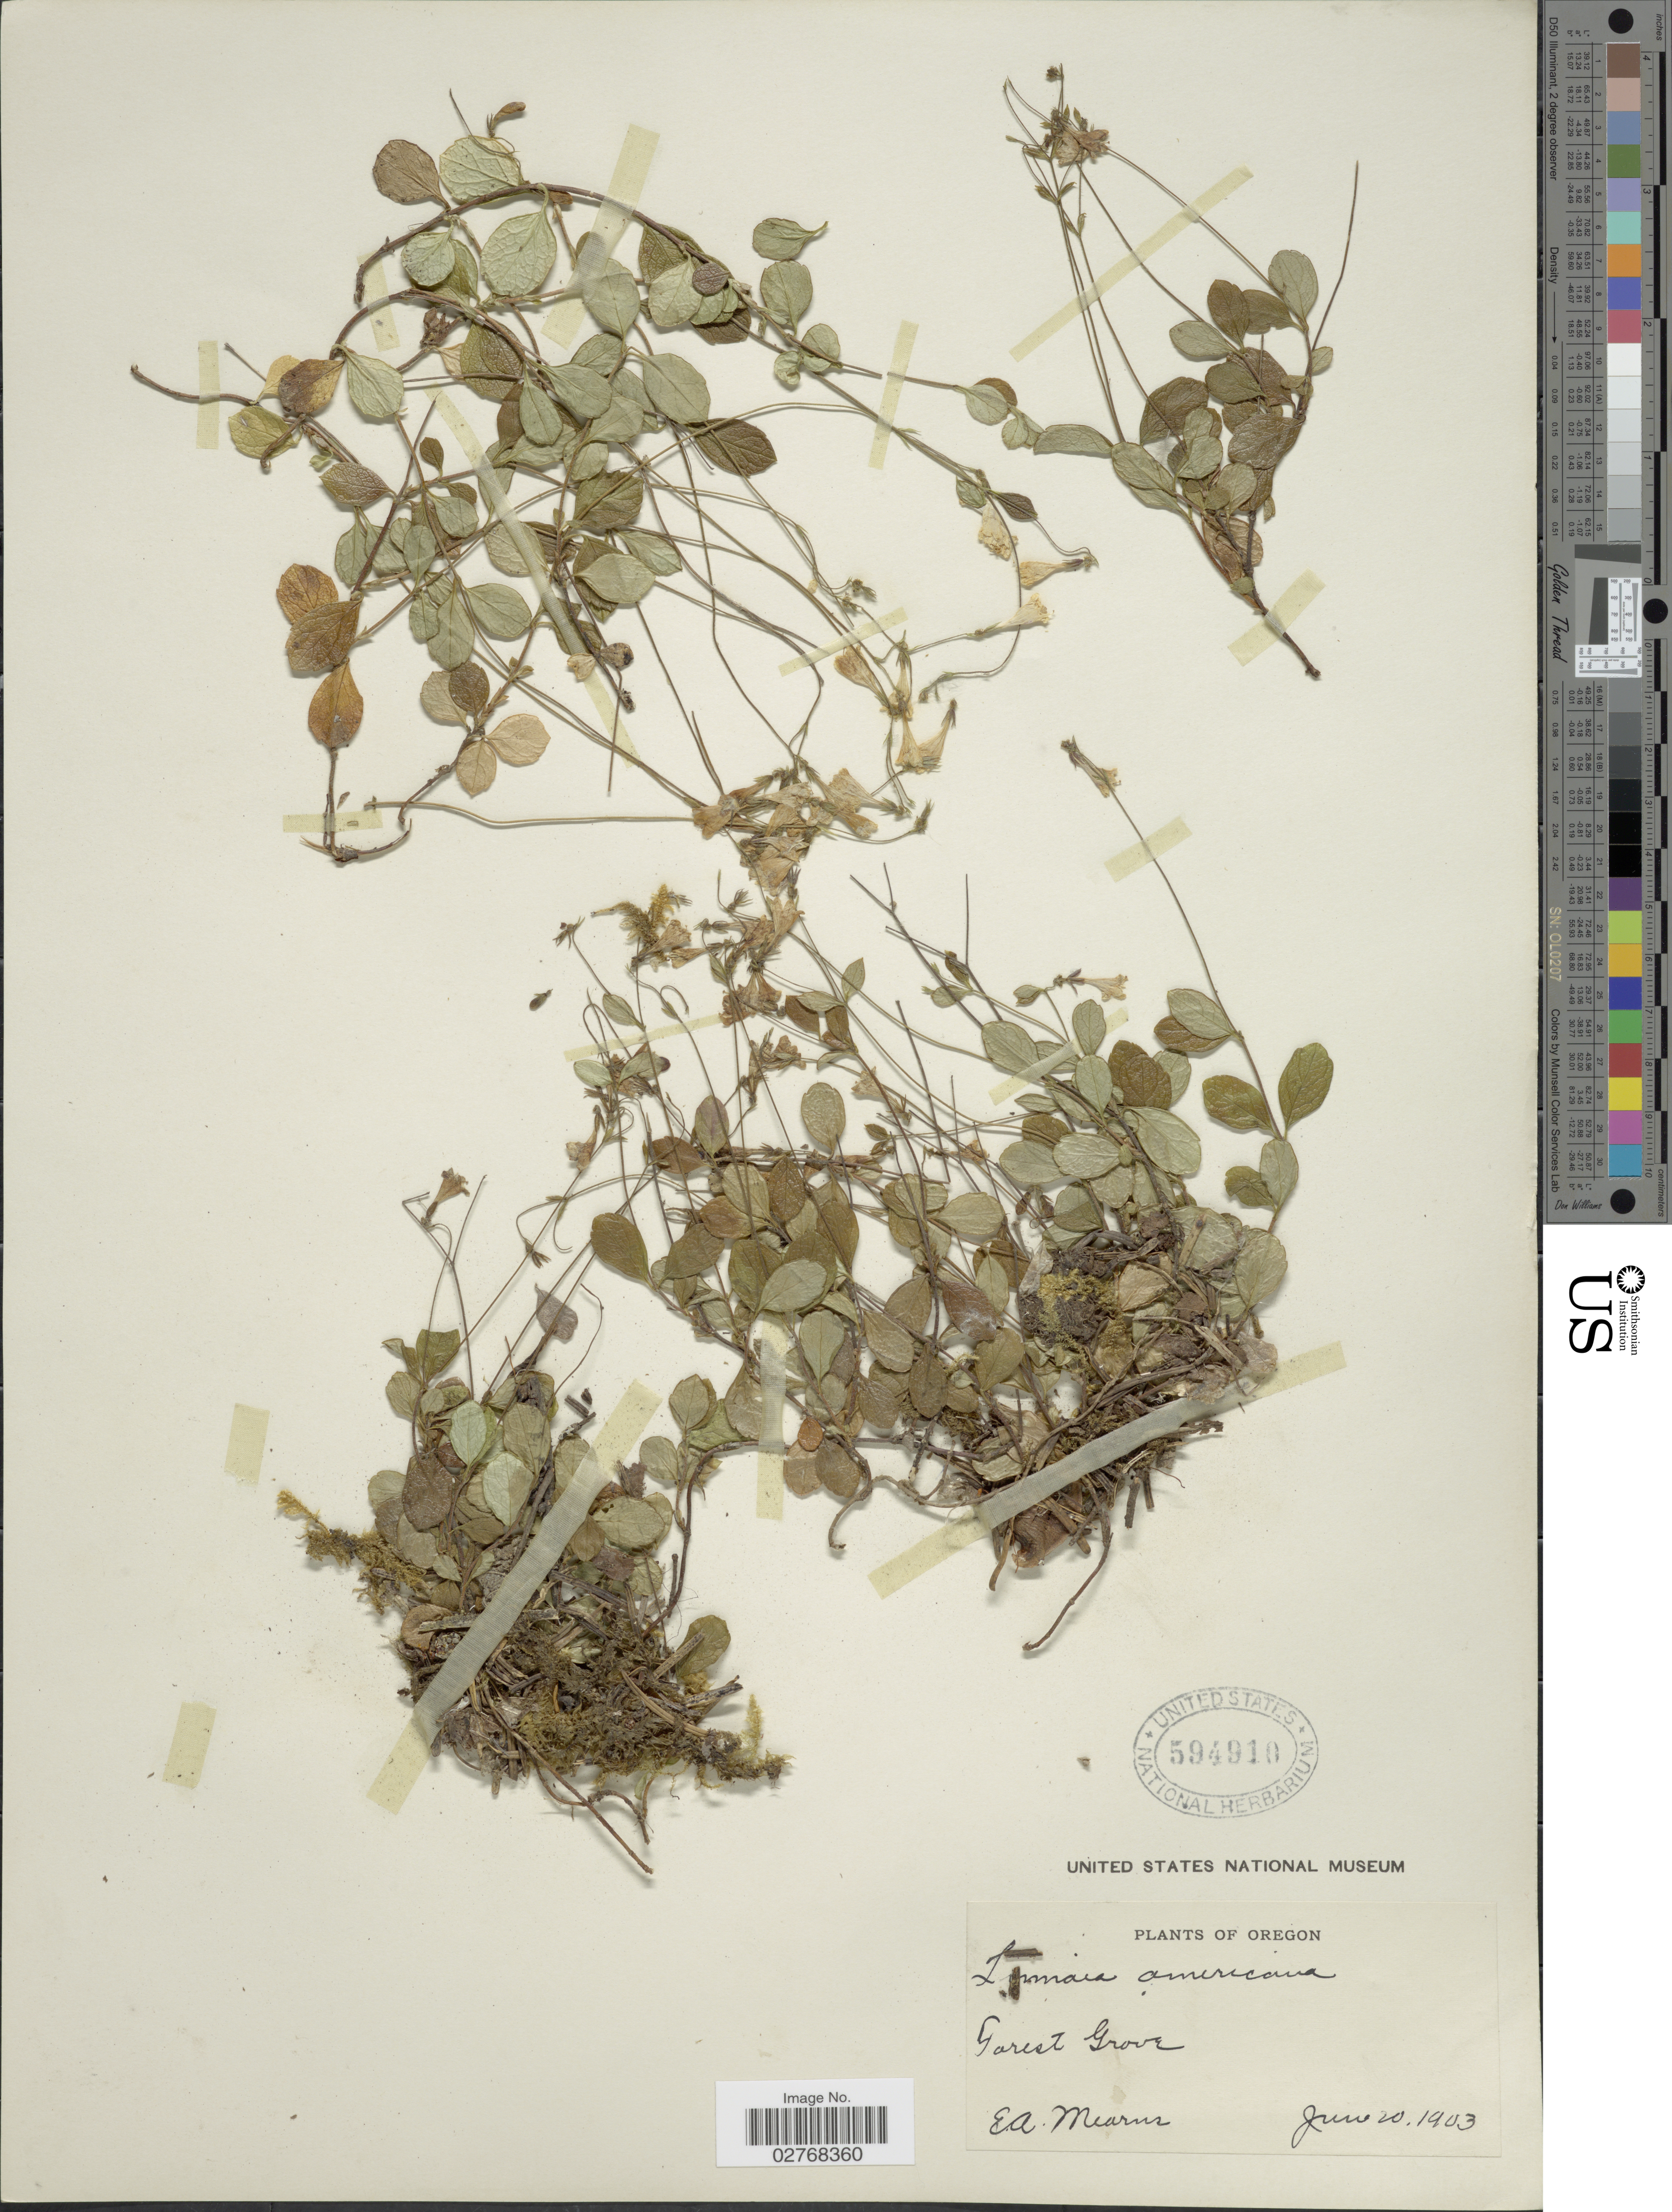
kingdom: Plantae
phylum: Tracheophyta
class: Magnoliopsida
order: Dipsacales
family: Caprifoliaceae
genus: Linnaea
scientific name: Linnaea borealis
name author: L.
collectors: E. A. Mearns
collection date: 1903-06-20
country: United States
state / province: Oregon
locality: Forest Grove.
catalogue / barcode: US 594910